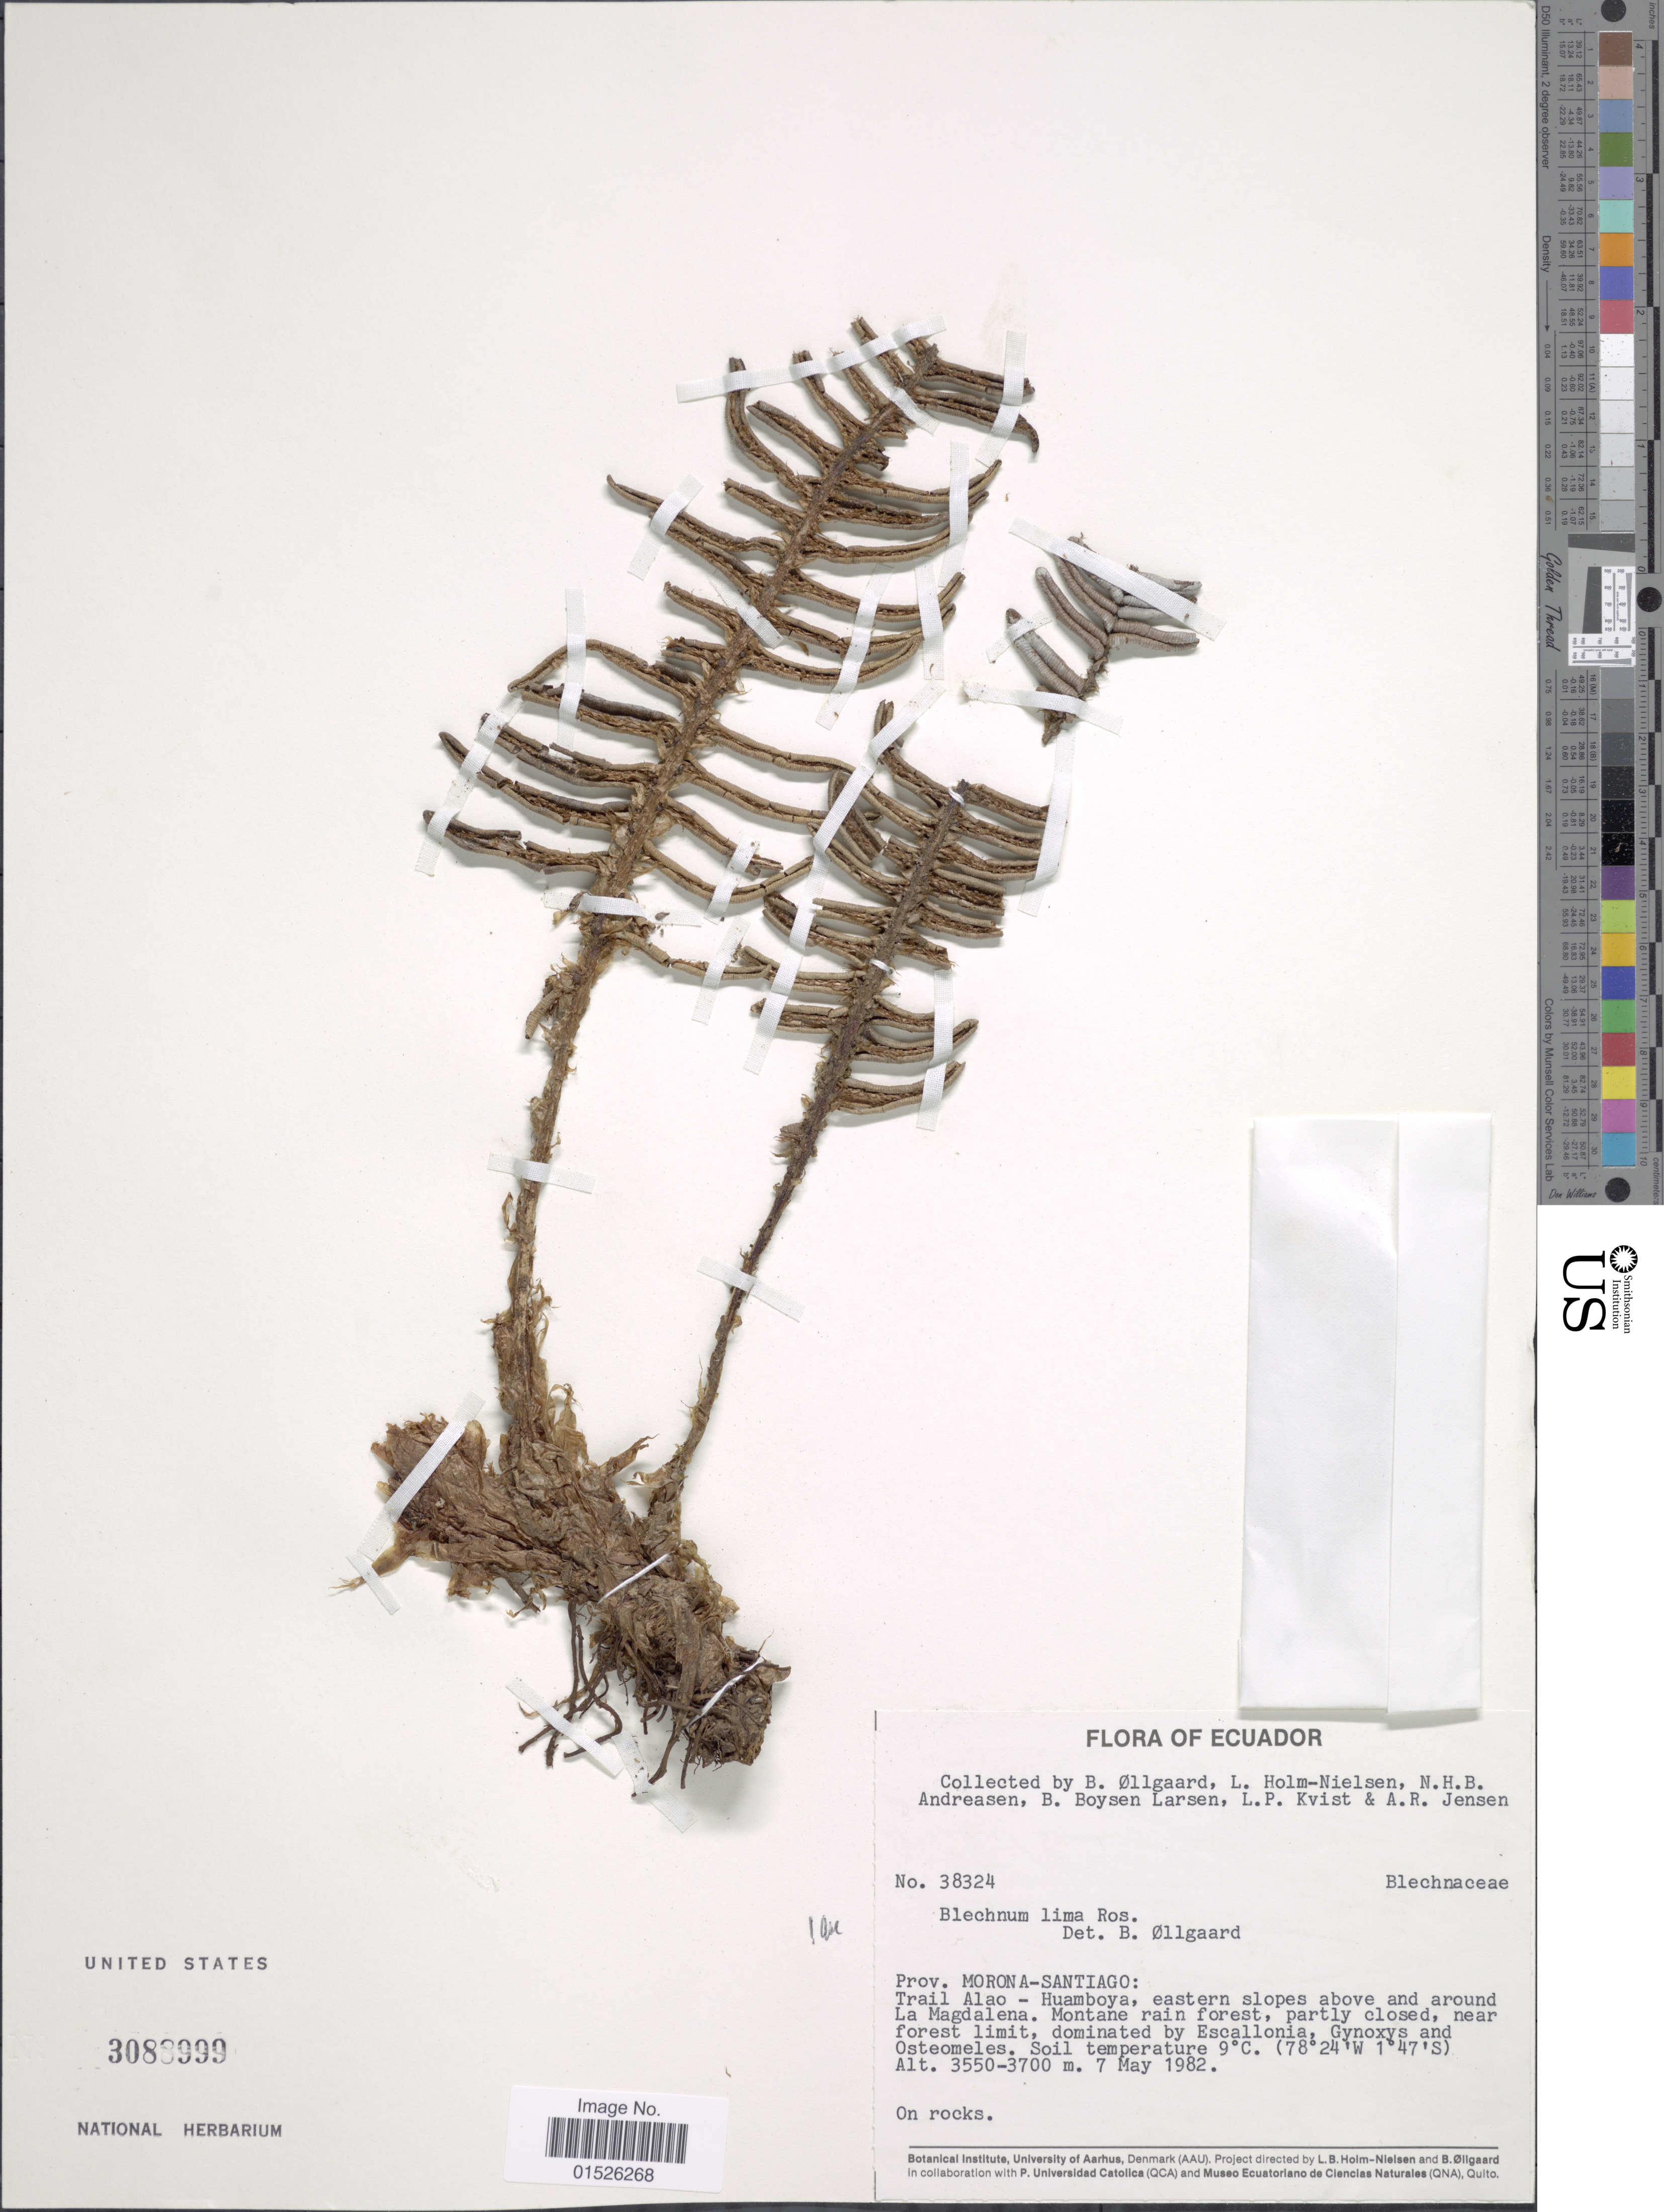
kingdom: Plantae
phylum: Tracheophyta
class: Polypodiopsida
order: Polypodiales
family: Blechnaceae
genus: Blechnum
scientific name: Blechnum lima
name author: Rosenst.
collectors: B. Øllgaard, L. B. Holm-Nielsen, N. Andreasen, B. Boysen Larsen & et al.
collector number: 38324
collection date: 1982-05-07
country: Ecuador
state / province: Morona-Santiago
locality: Ecuador, Morona-Santiago:Traol Alao - Huamboya, eastern slopes above and around La Magdalena.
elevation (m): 3550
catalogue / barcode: US 3088999